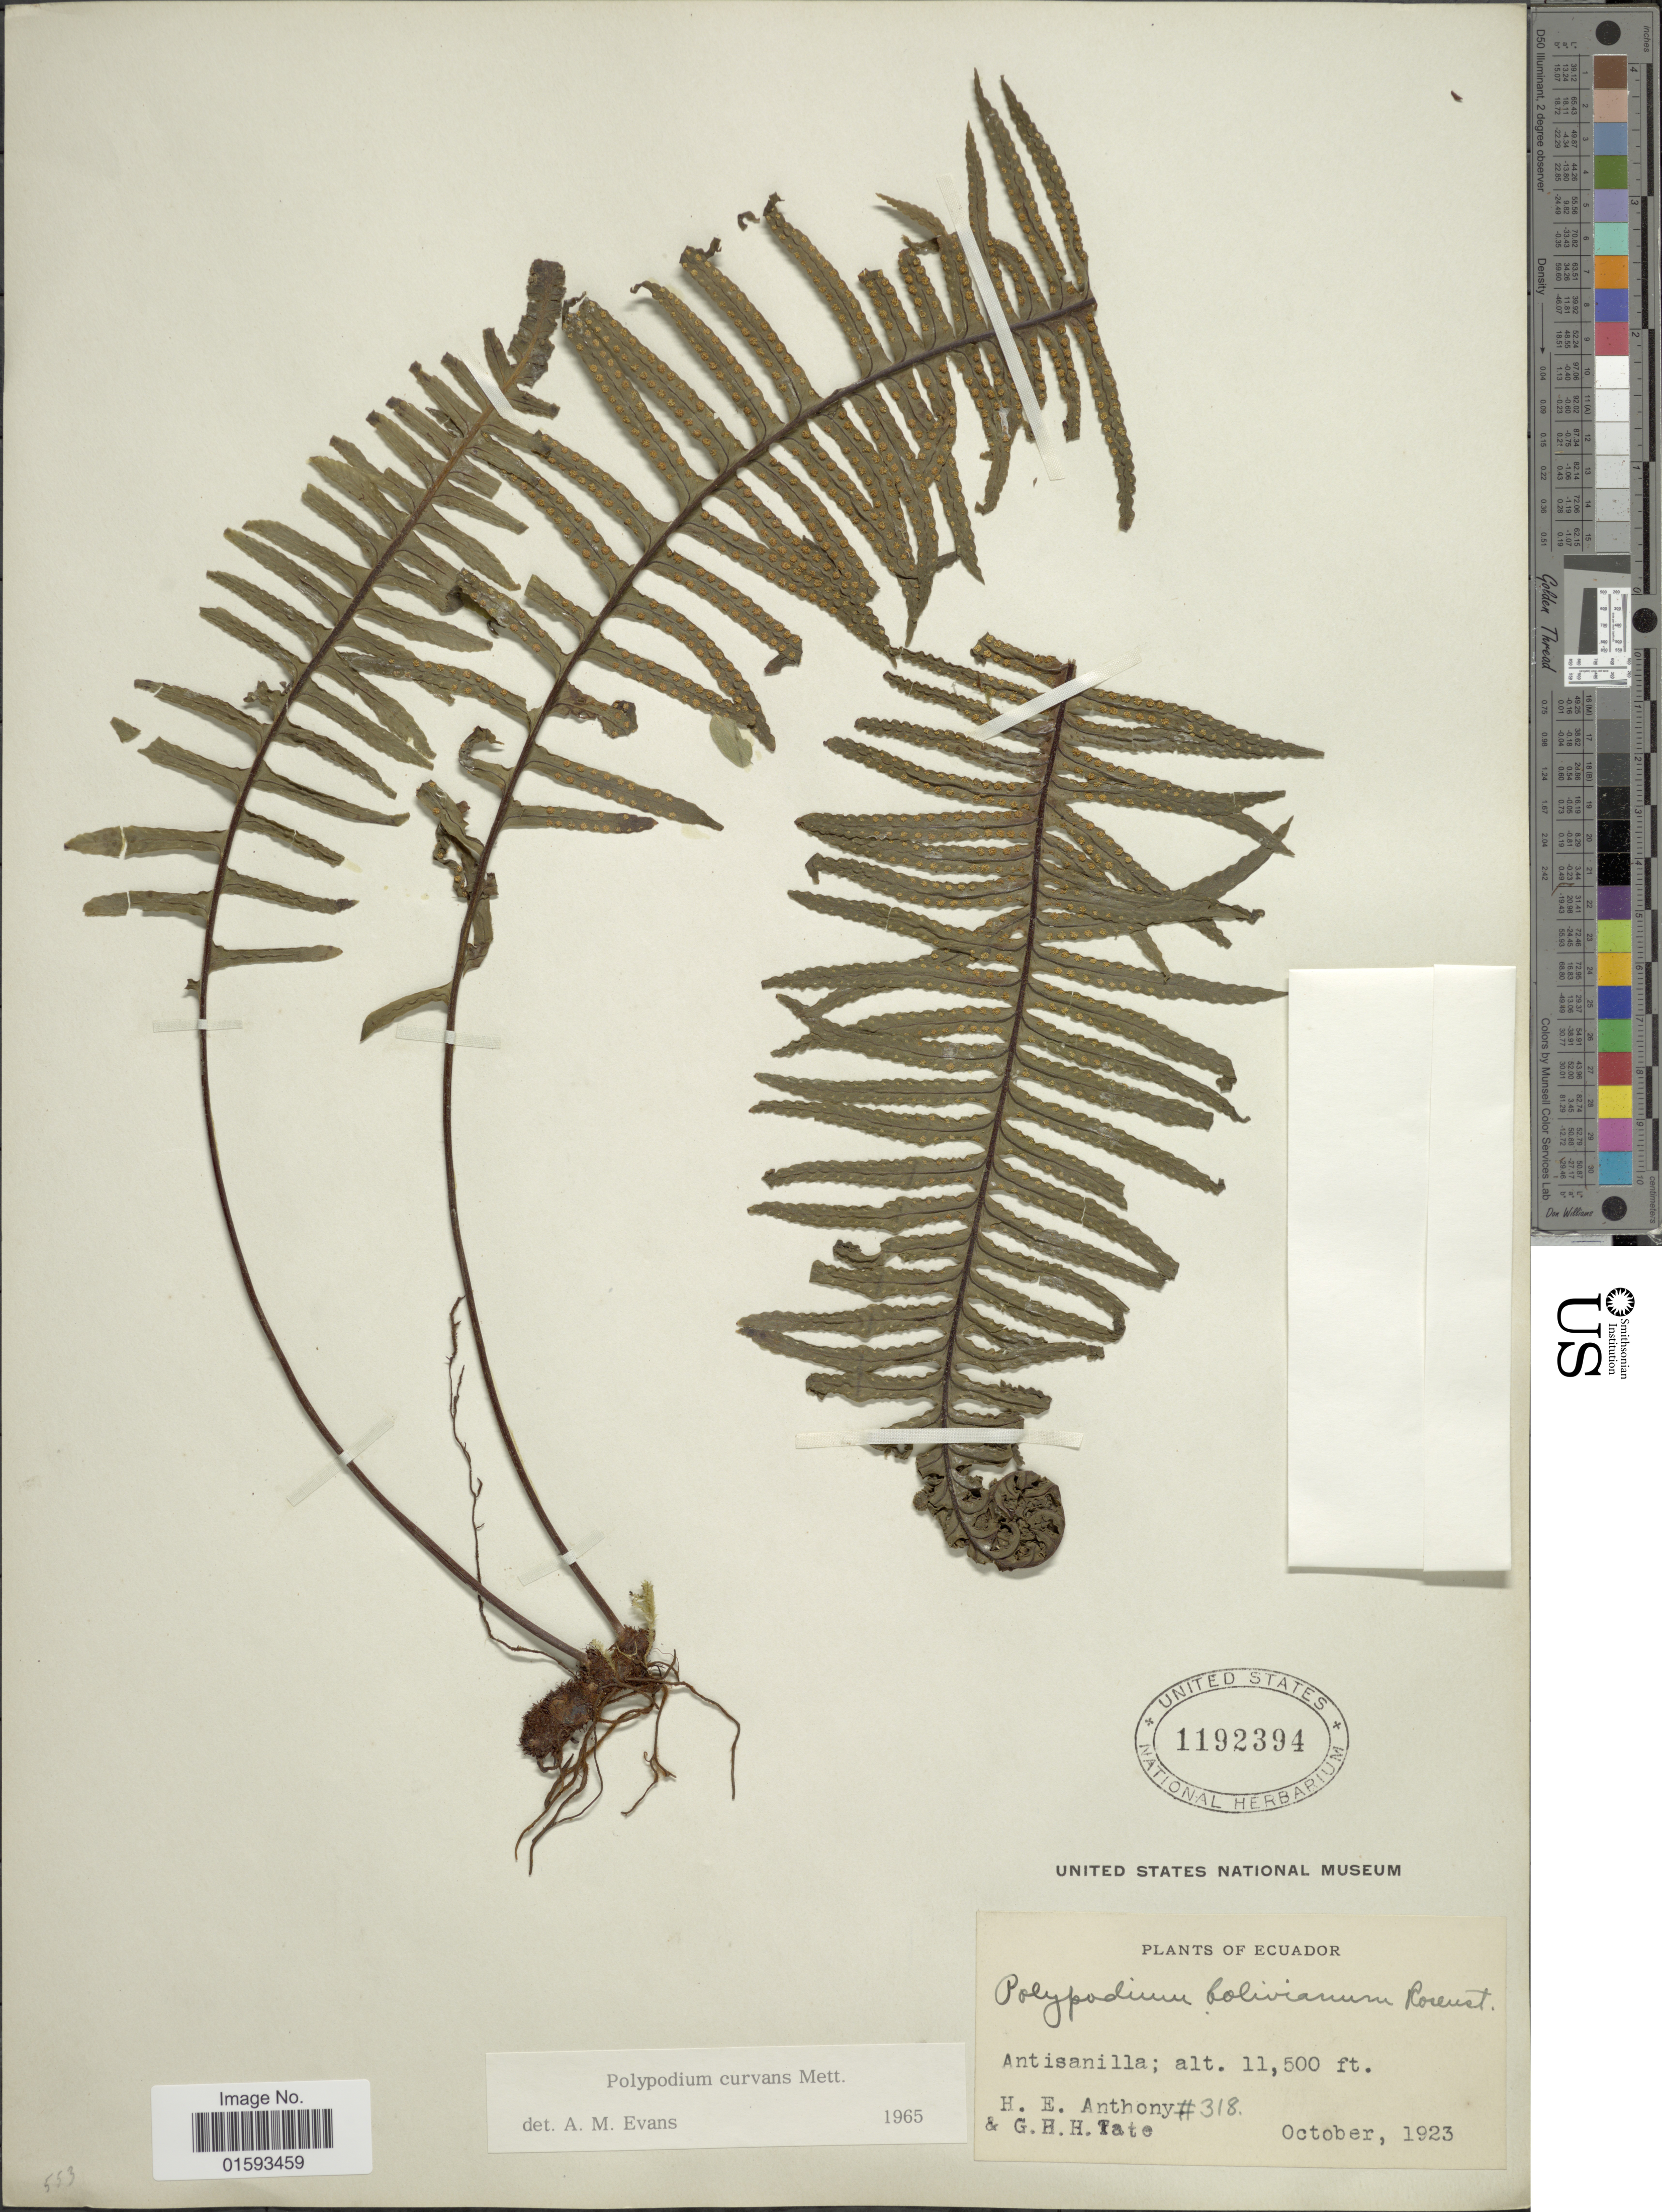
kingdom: Plantae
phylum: Tracheophyta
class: Polypodiopsida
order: Polypodiales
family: Polypodiaceae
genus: Pecluma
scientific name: Pecluma curvans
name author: (Mett.) Price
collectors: H. E. Anthony & G. H. H.Tate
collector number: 318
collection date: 1923-10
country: Ecuador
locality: Antisanilla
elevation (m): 3505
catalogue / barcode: US 1192394